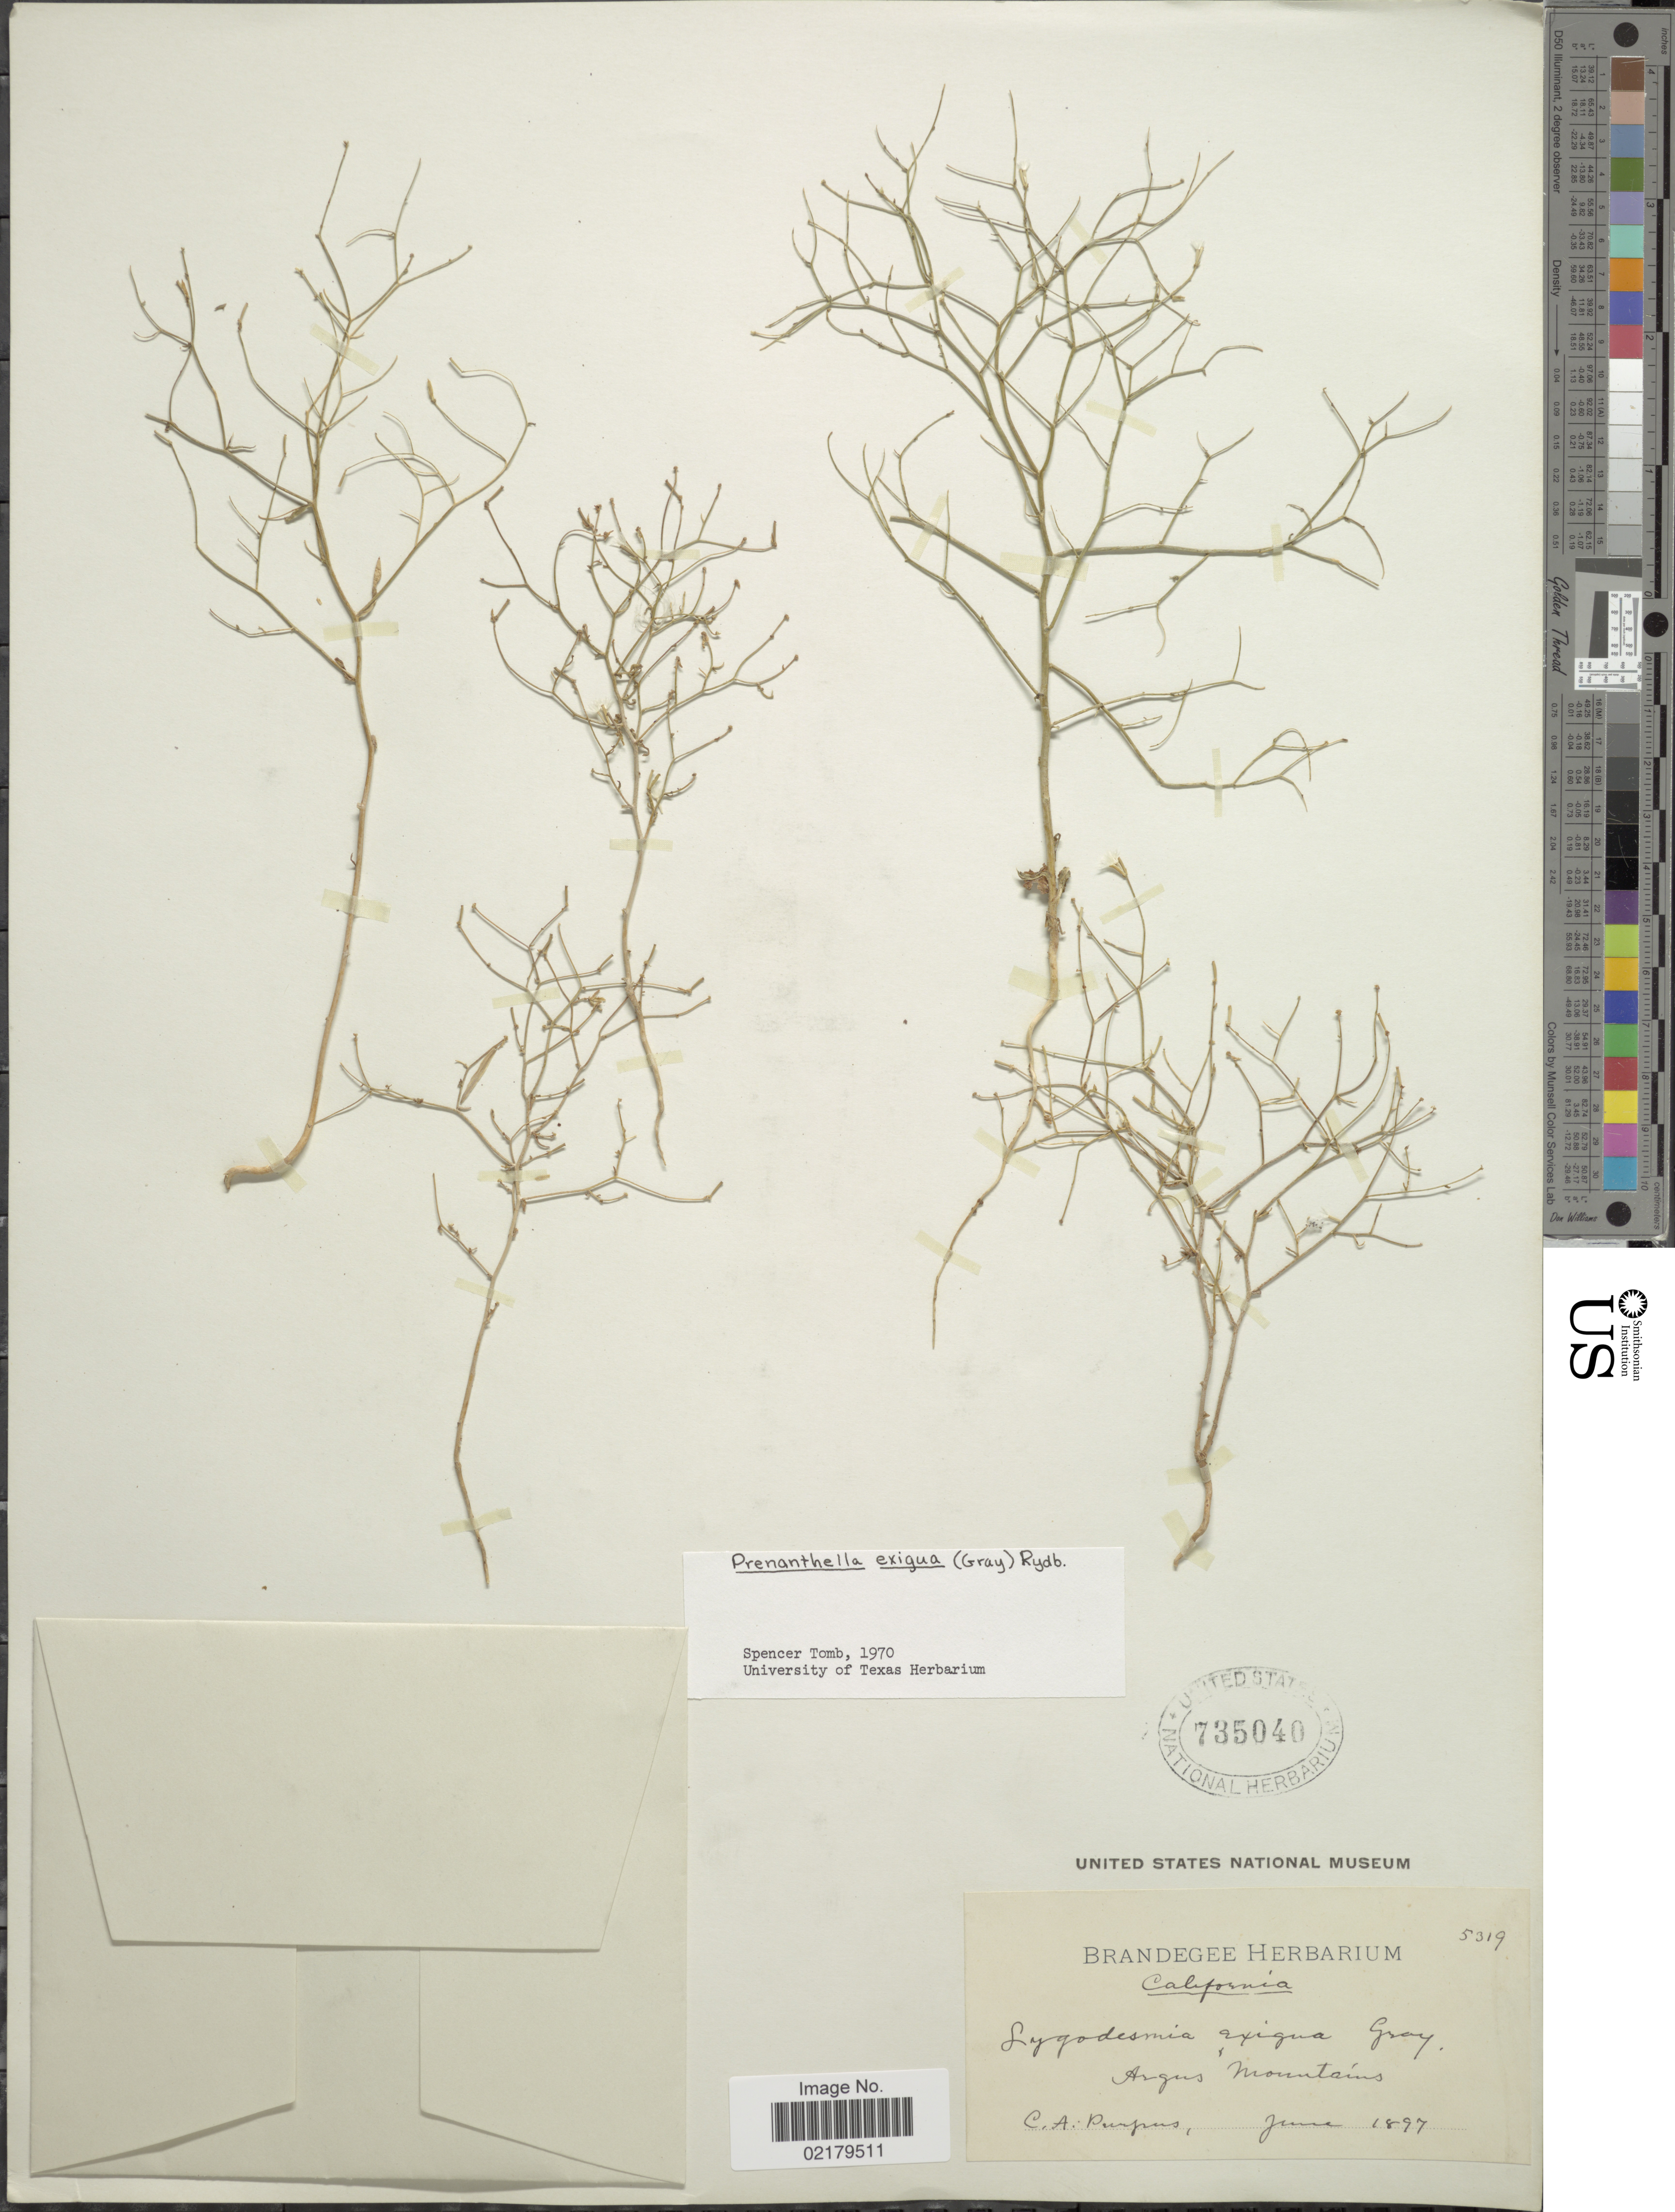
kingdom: Plantae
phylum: Tracheophyta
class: Magnoliopsida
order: Asterales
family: Asteraceae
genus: Prenanthella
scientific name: Prenanthella exigua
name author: (A. Gray) Rydb.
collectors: C. A. Purpus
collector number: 5319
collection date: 1897-06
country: United States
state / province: California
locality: Argus Mountains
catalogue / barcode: US 735040